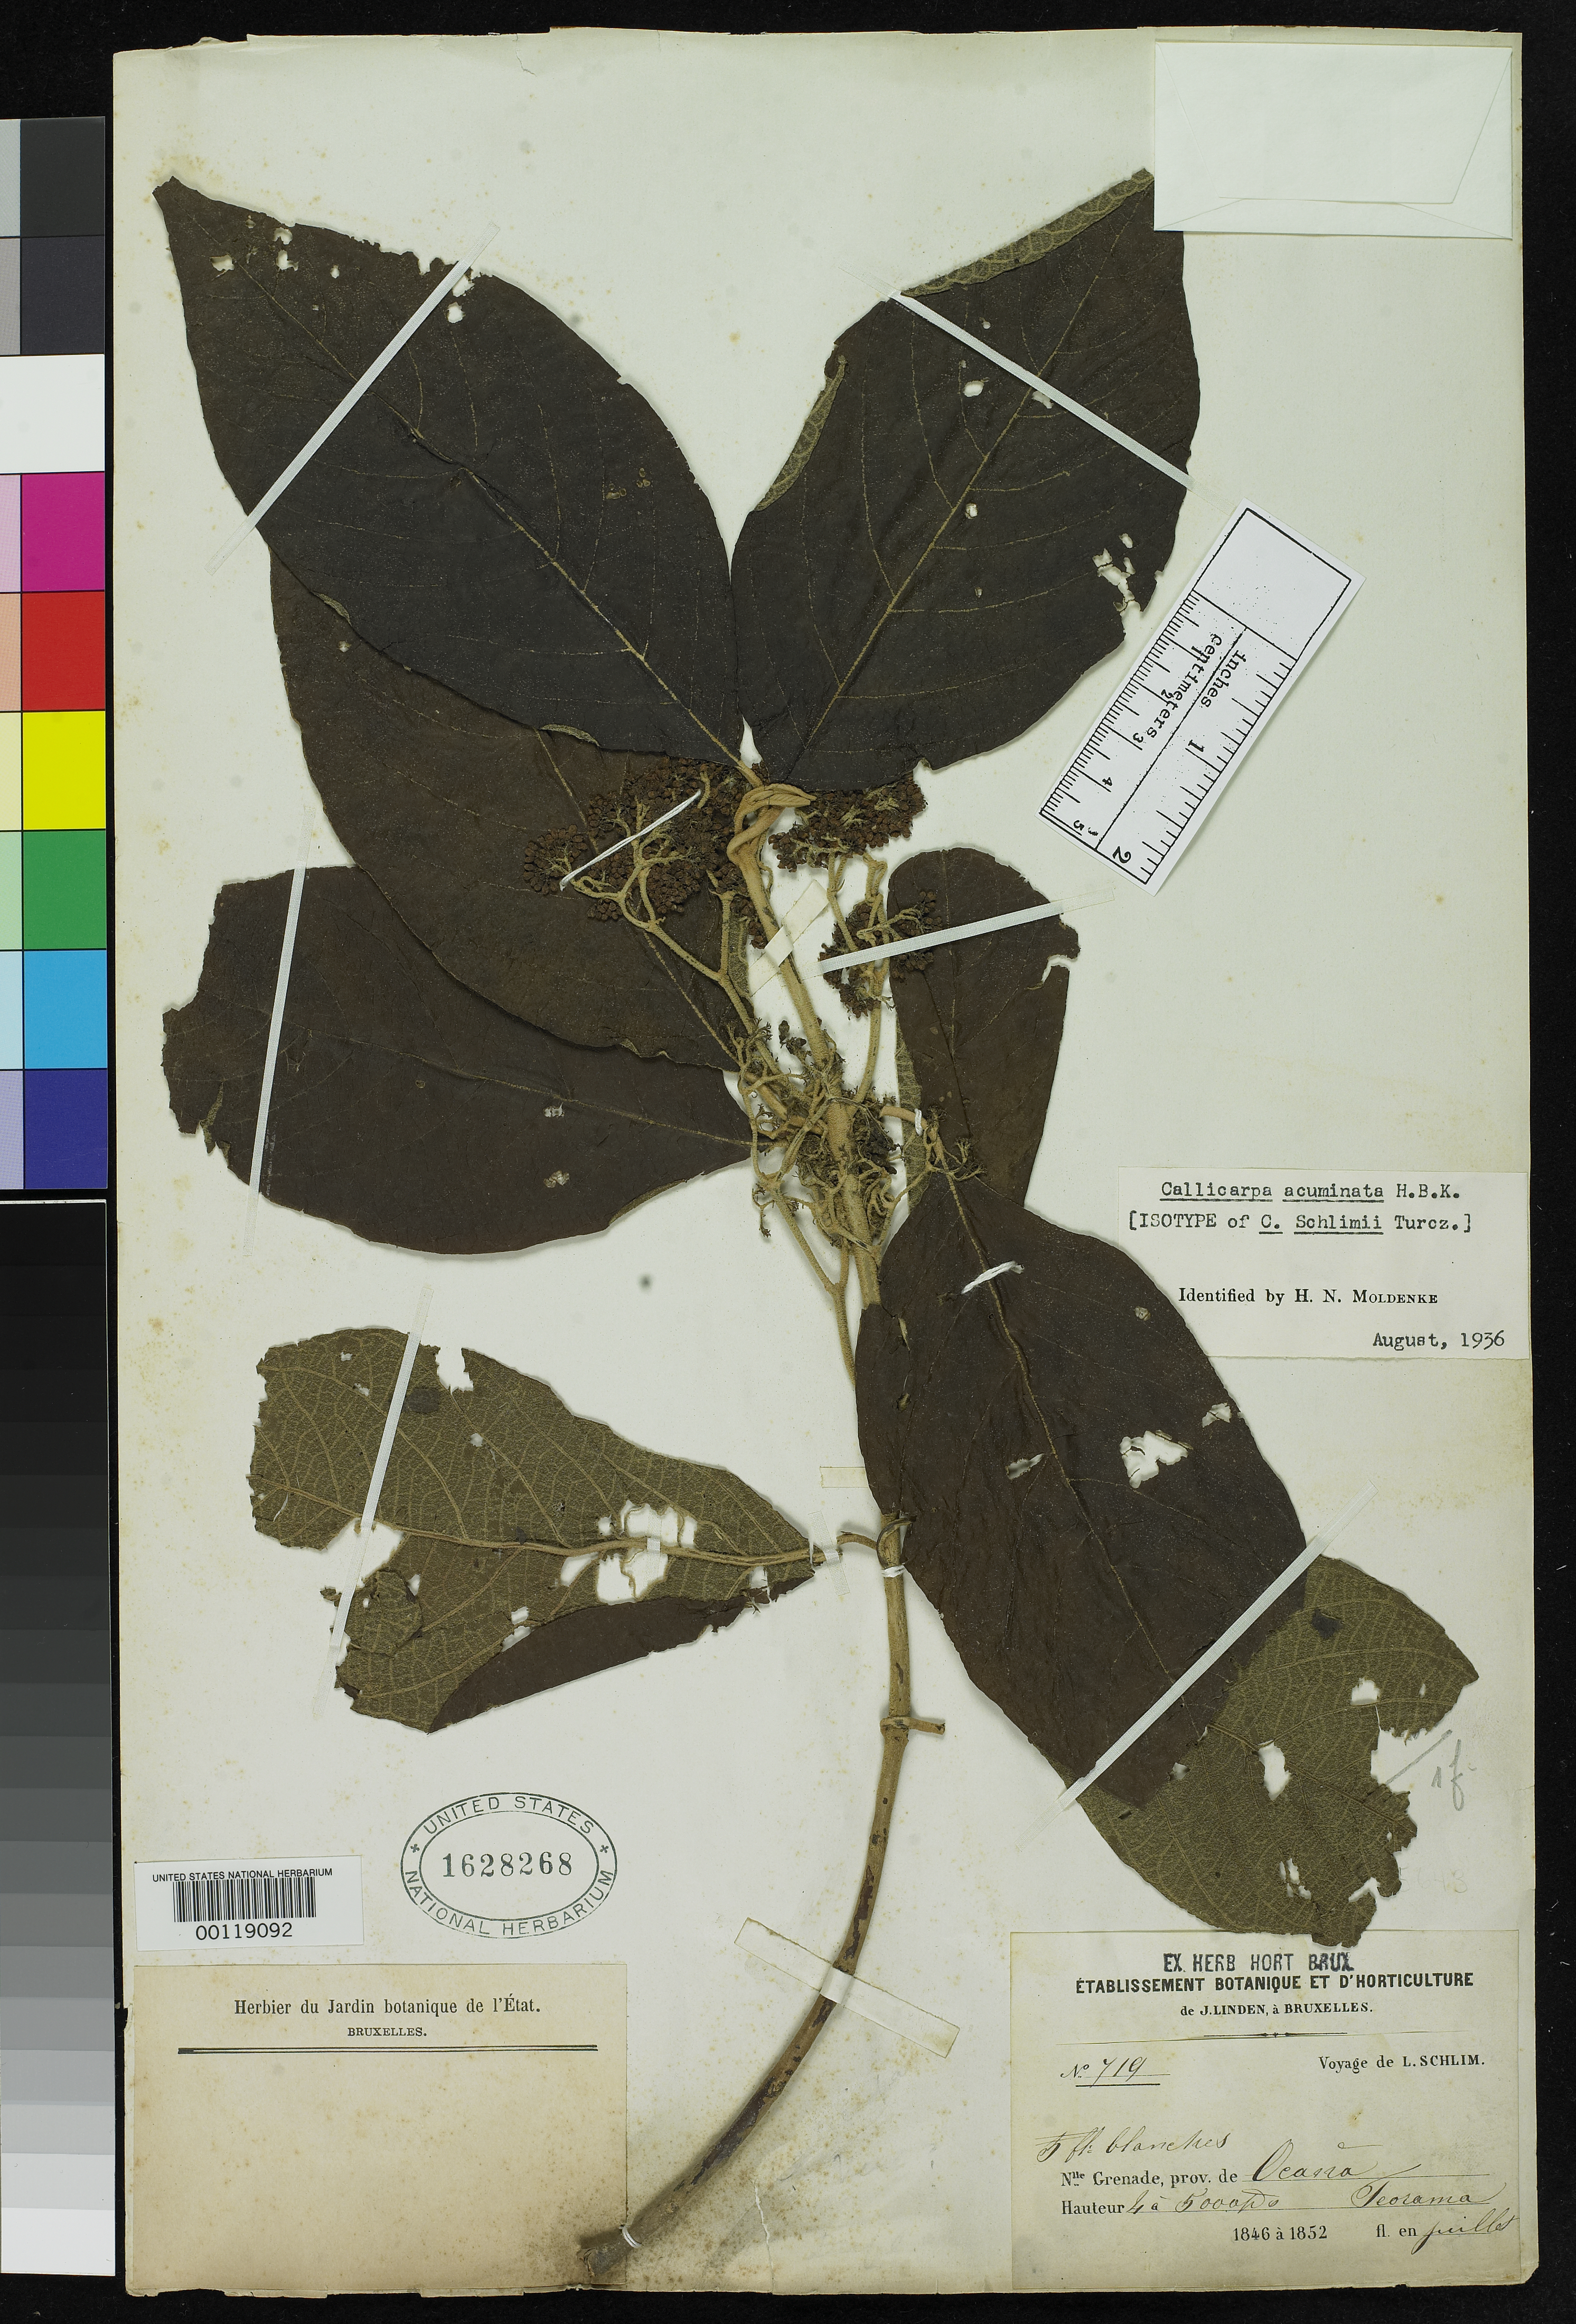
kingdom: Plantae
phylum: Tracheophyta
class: Magnoliopsida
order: Lamiales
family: Lamiaceae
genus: Callicarpa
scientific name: Callicarpa schlimii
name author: Turcz.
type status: Isotype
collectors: L. Schlim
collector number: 719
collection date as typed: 1846 to -- --- 1852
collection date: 1846/1852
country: Colombia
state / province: Norte de Santander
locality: Ocana, Teorama.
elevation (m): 1219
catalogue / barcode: US 1628268